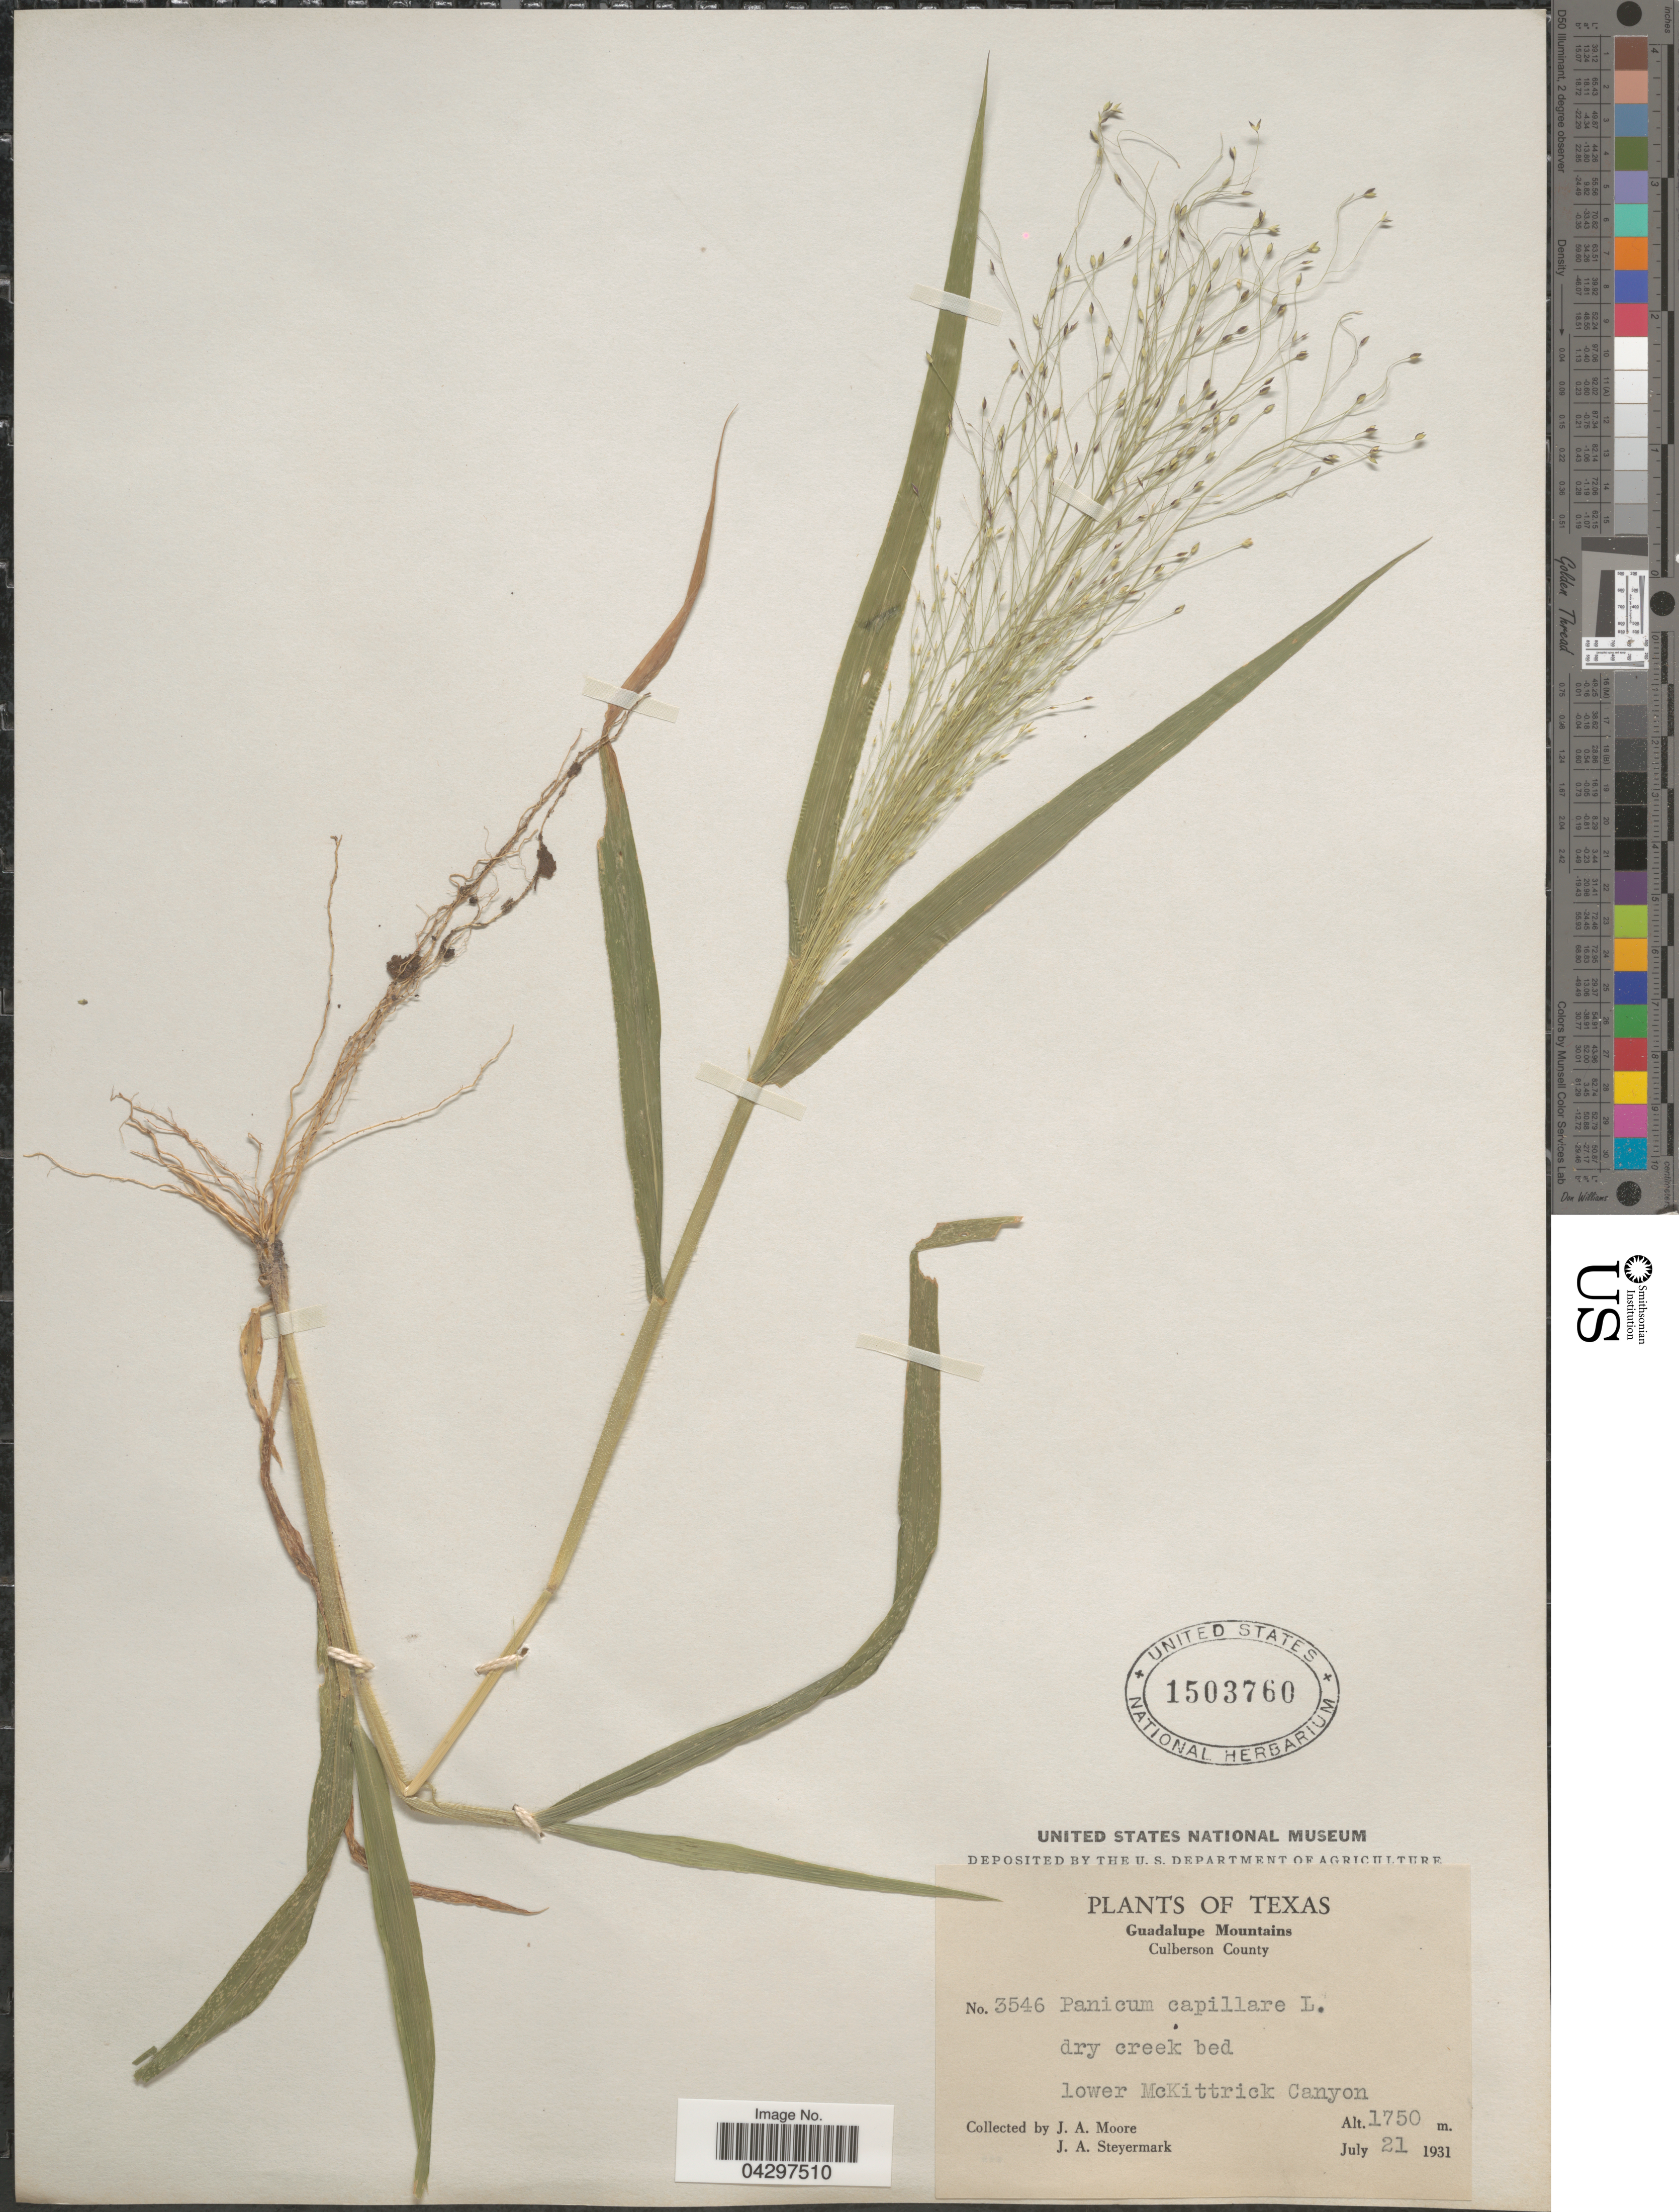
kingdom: Plantae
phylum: Tracheophyta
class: Liliopsida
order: Poales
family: Poaceae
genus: Panicum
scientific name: Panicum capillare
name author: L.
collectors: J. A. Moore & J. Steyermark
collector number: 3546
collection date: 1931-07-21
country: United States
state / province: Texas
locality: Guadalupe Mountains. Culberson County. Lower McKittrick Canyon.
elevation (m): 1750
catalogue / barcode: US 1503760